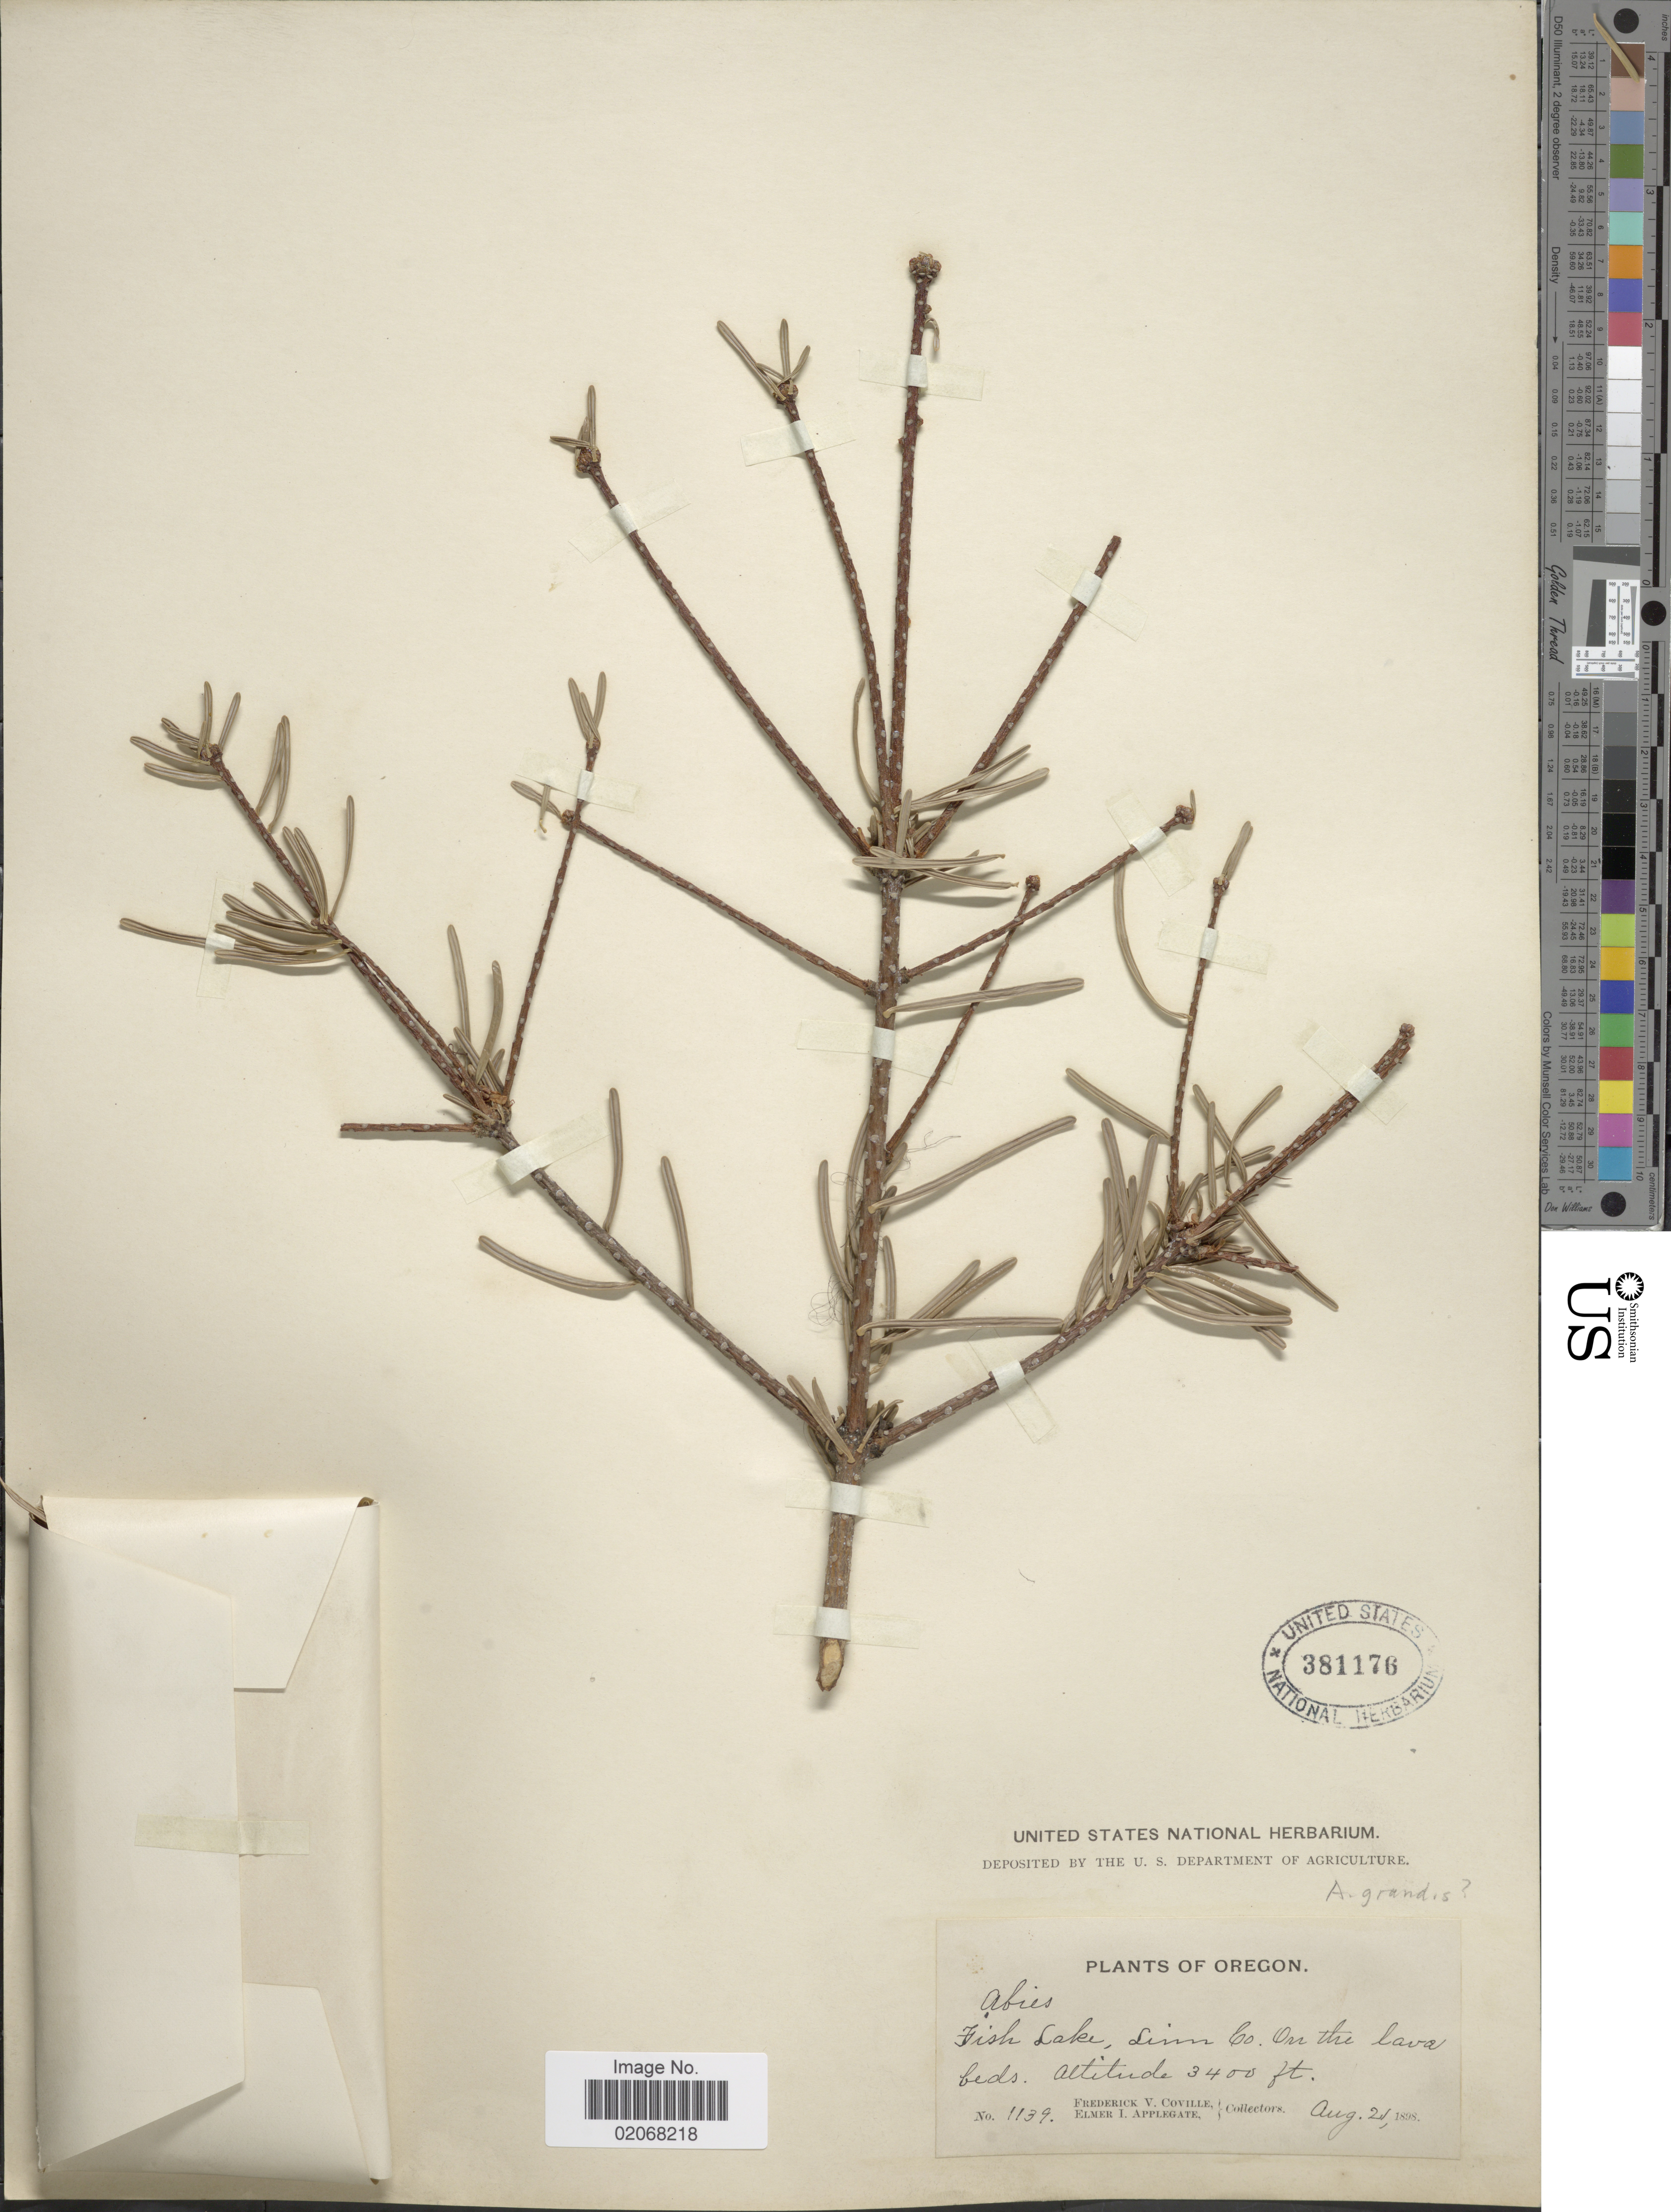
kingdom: Plantae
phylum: Tracheophyta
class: Pinopsida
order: Pinales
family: Pinaceae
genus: Abies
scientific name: Abies grandis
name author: (Douglas ex D. Don) Lindl.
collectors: F. V. Coville & E. I. Applegate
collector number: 1139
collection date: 1898-08-21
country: United States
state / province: Oregon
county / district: Linn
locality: Fish Lake, Linn Co.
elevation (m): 1036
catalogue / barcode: US 381176